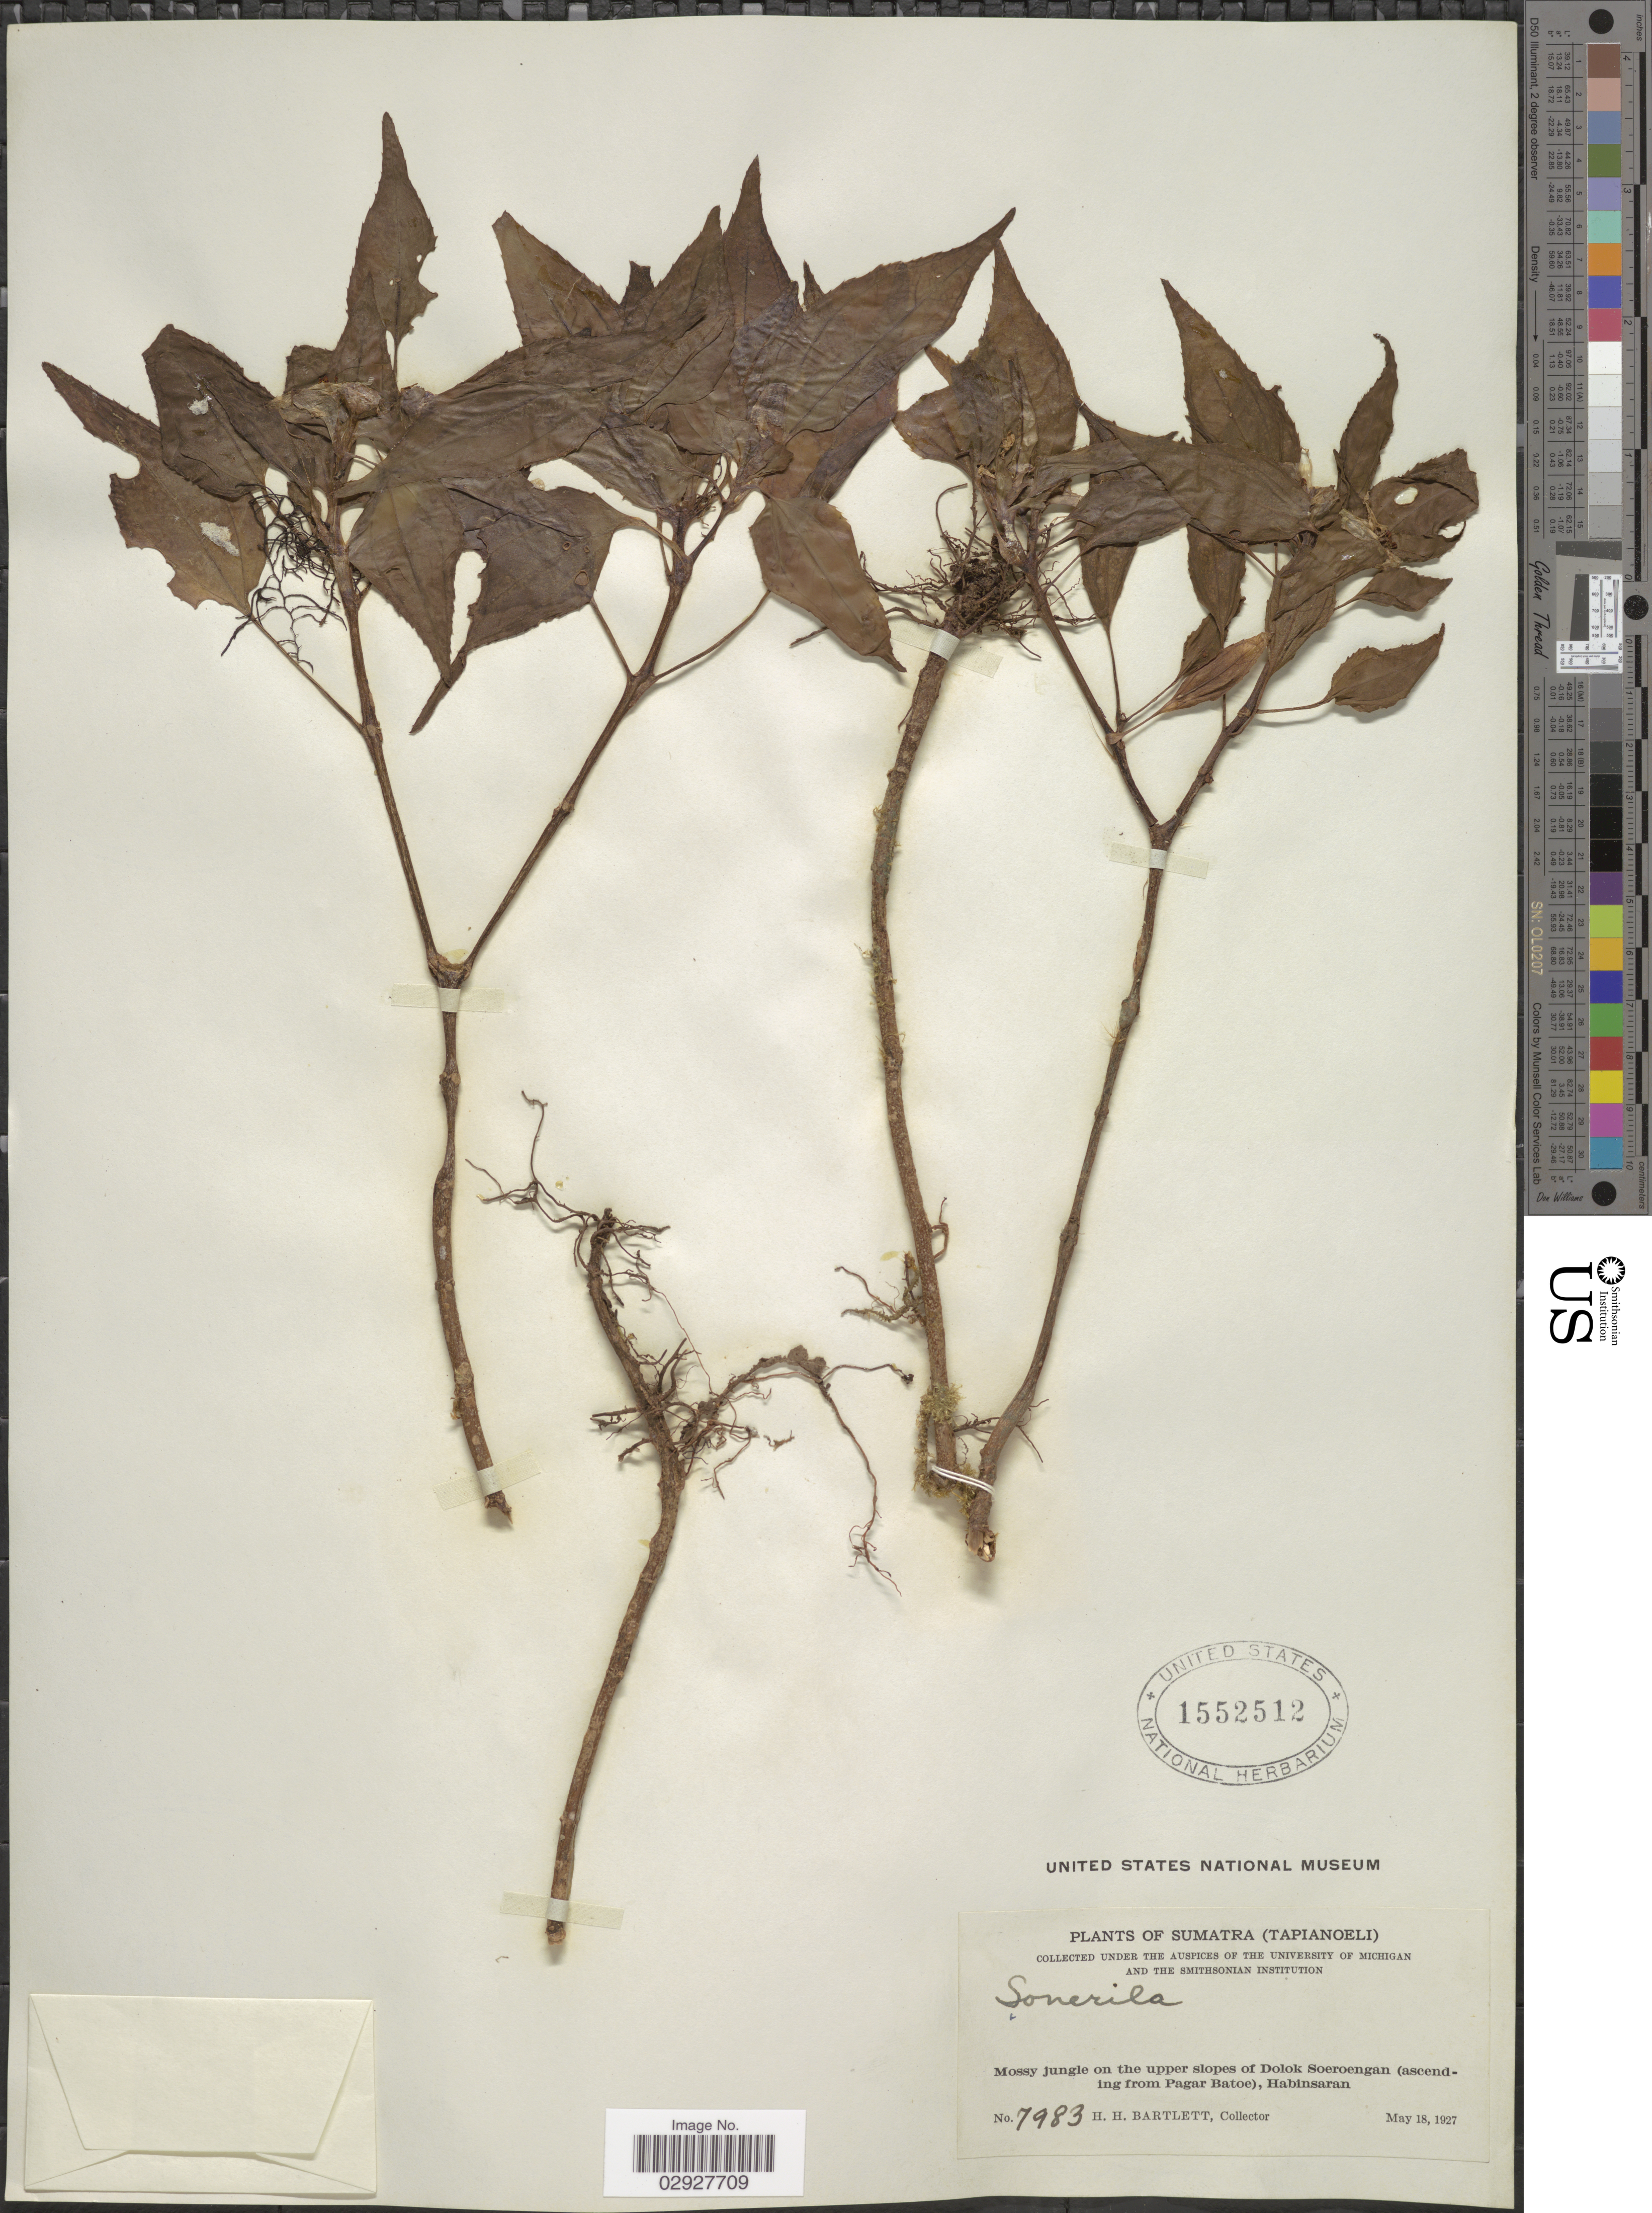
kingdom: Plantae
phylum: Tracheophyta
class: Magnoliopsida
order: Myrtales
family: Melastomataceae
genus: Sonerila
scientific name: Sonerila sp.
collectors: H. H. Bartlett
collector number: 7983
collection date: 1927-05-18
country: Indonesia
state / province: Sumatra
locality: (Tapianoeli). Mossy jungle on the upper slopes of Dolok Soeroengan (ascending from Pagar Batoe), Habinsaran.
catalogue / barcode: US 1552512